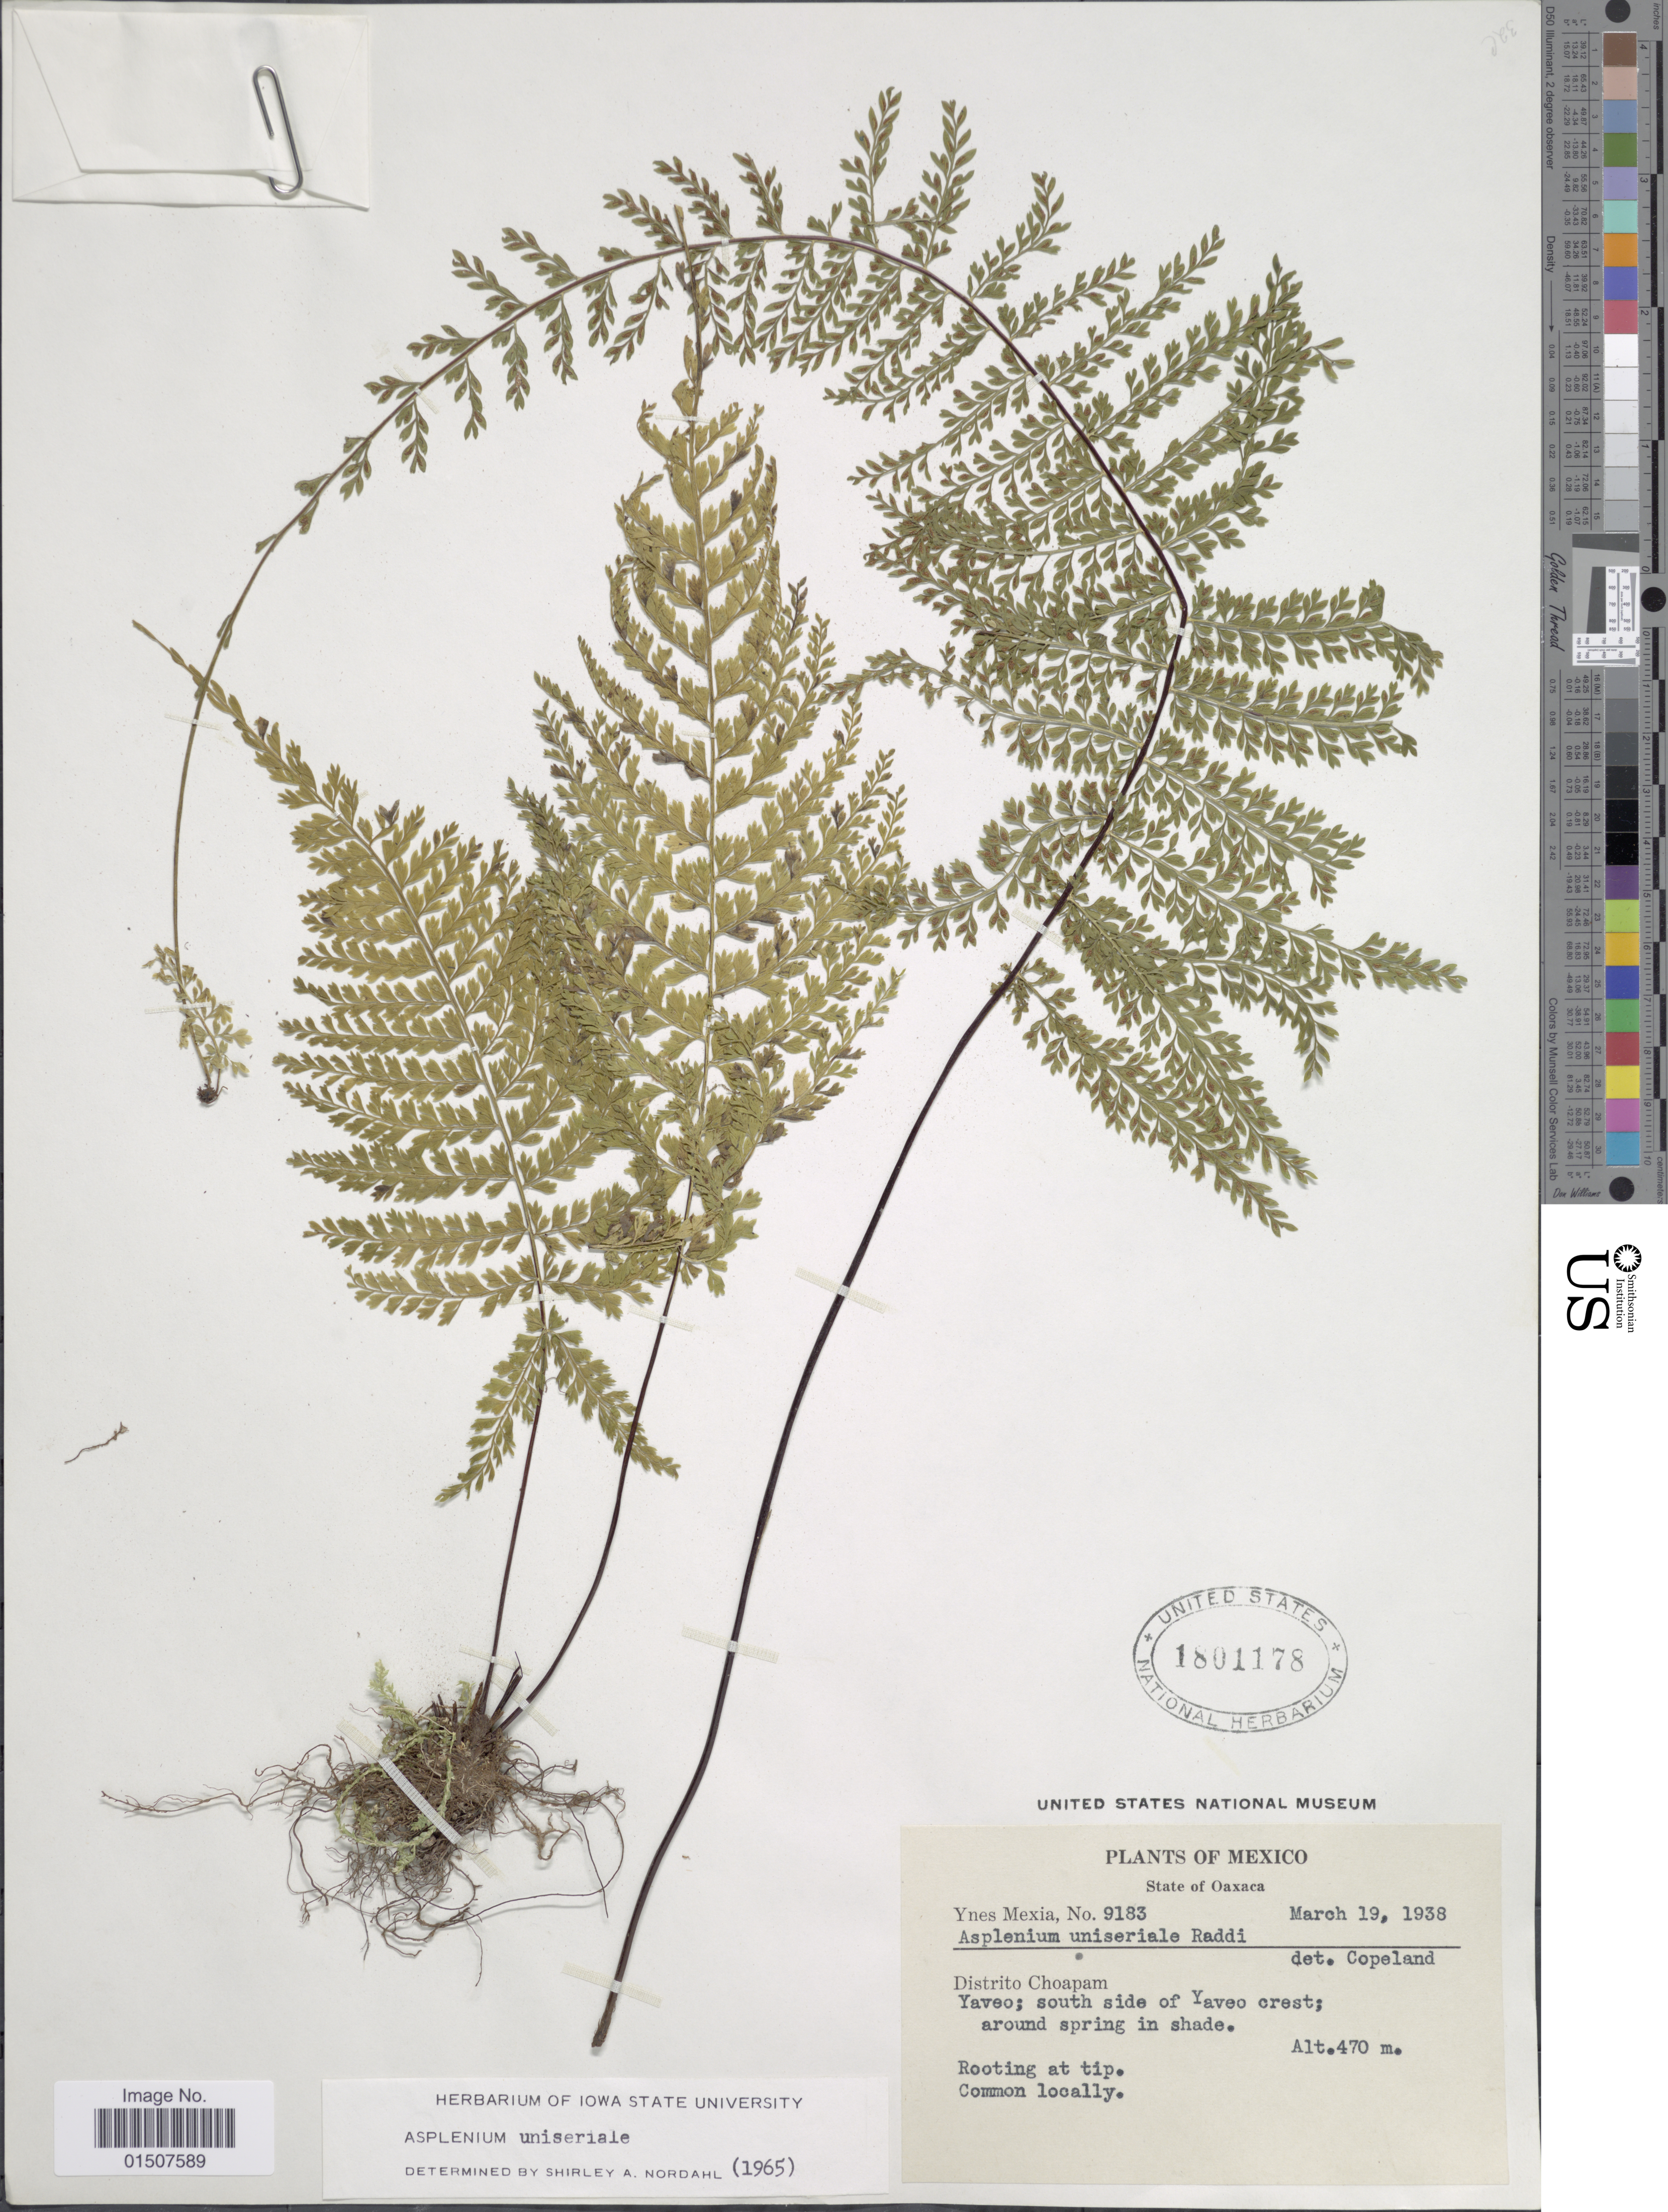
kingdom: Plantae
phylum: Tracheophyta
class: Polypodiopsida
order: Polypodiales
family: Aspleniaceae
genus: Asplenium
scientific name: Asplenium radicans var. alloeopteron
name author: (Kunze ex Klotzsch) Lellinger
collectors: Y. Mexia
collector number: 3183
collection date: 1938-03-19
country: Mexico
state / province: Oaxaca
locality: Distrito Choapam, Yaveo; south side of Yaveo crest; around spring in shade.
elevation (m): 470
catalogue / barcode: US 181178